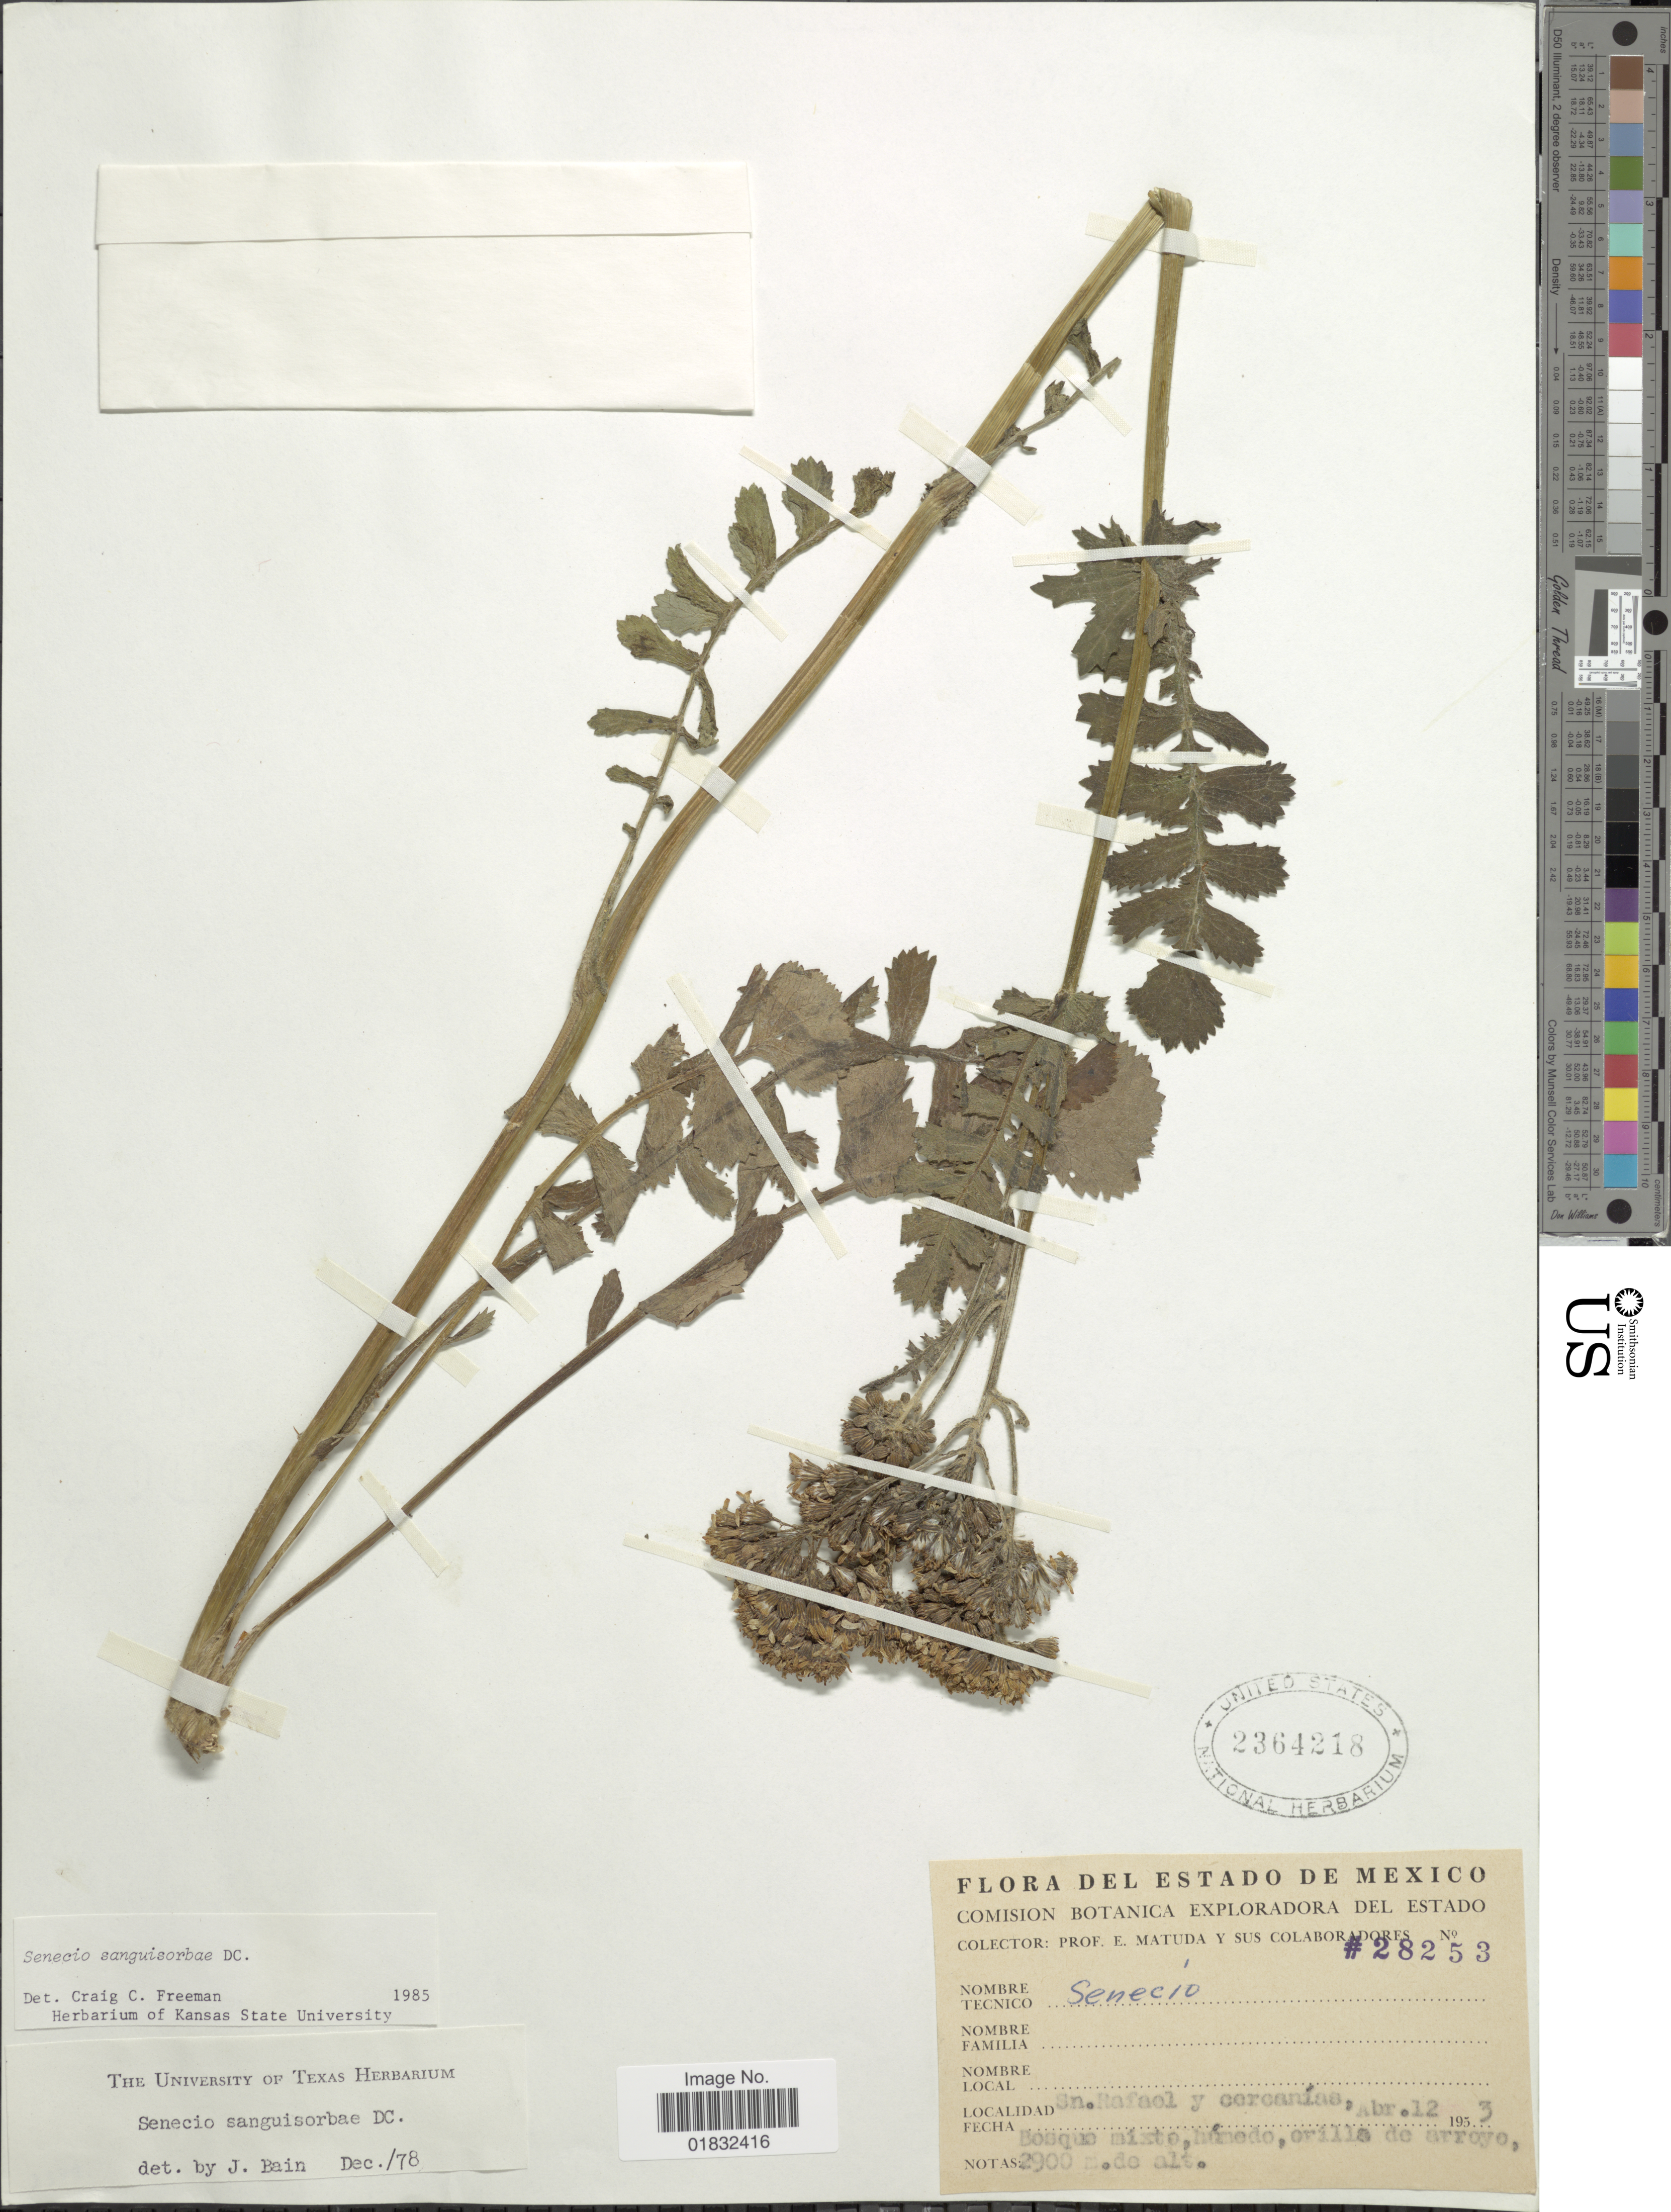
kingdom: Plantae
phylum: Tracheophyta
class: Magnoliopsida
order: Asterales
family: Asteraceae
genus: Packera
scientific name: Packera sanguisorboides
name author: (Rydb.) W.A. Weber & Á. Löve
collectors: E. Matuda & et al.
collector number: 28253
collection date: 1953-04-12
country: Mexico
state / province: México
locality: Sn Rafael y cercanías, Bosque mixto, húmedo, orilla de arroyo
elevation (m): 2900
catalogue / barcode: US 2364218